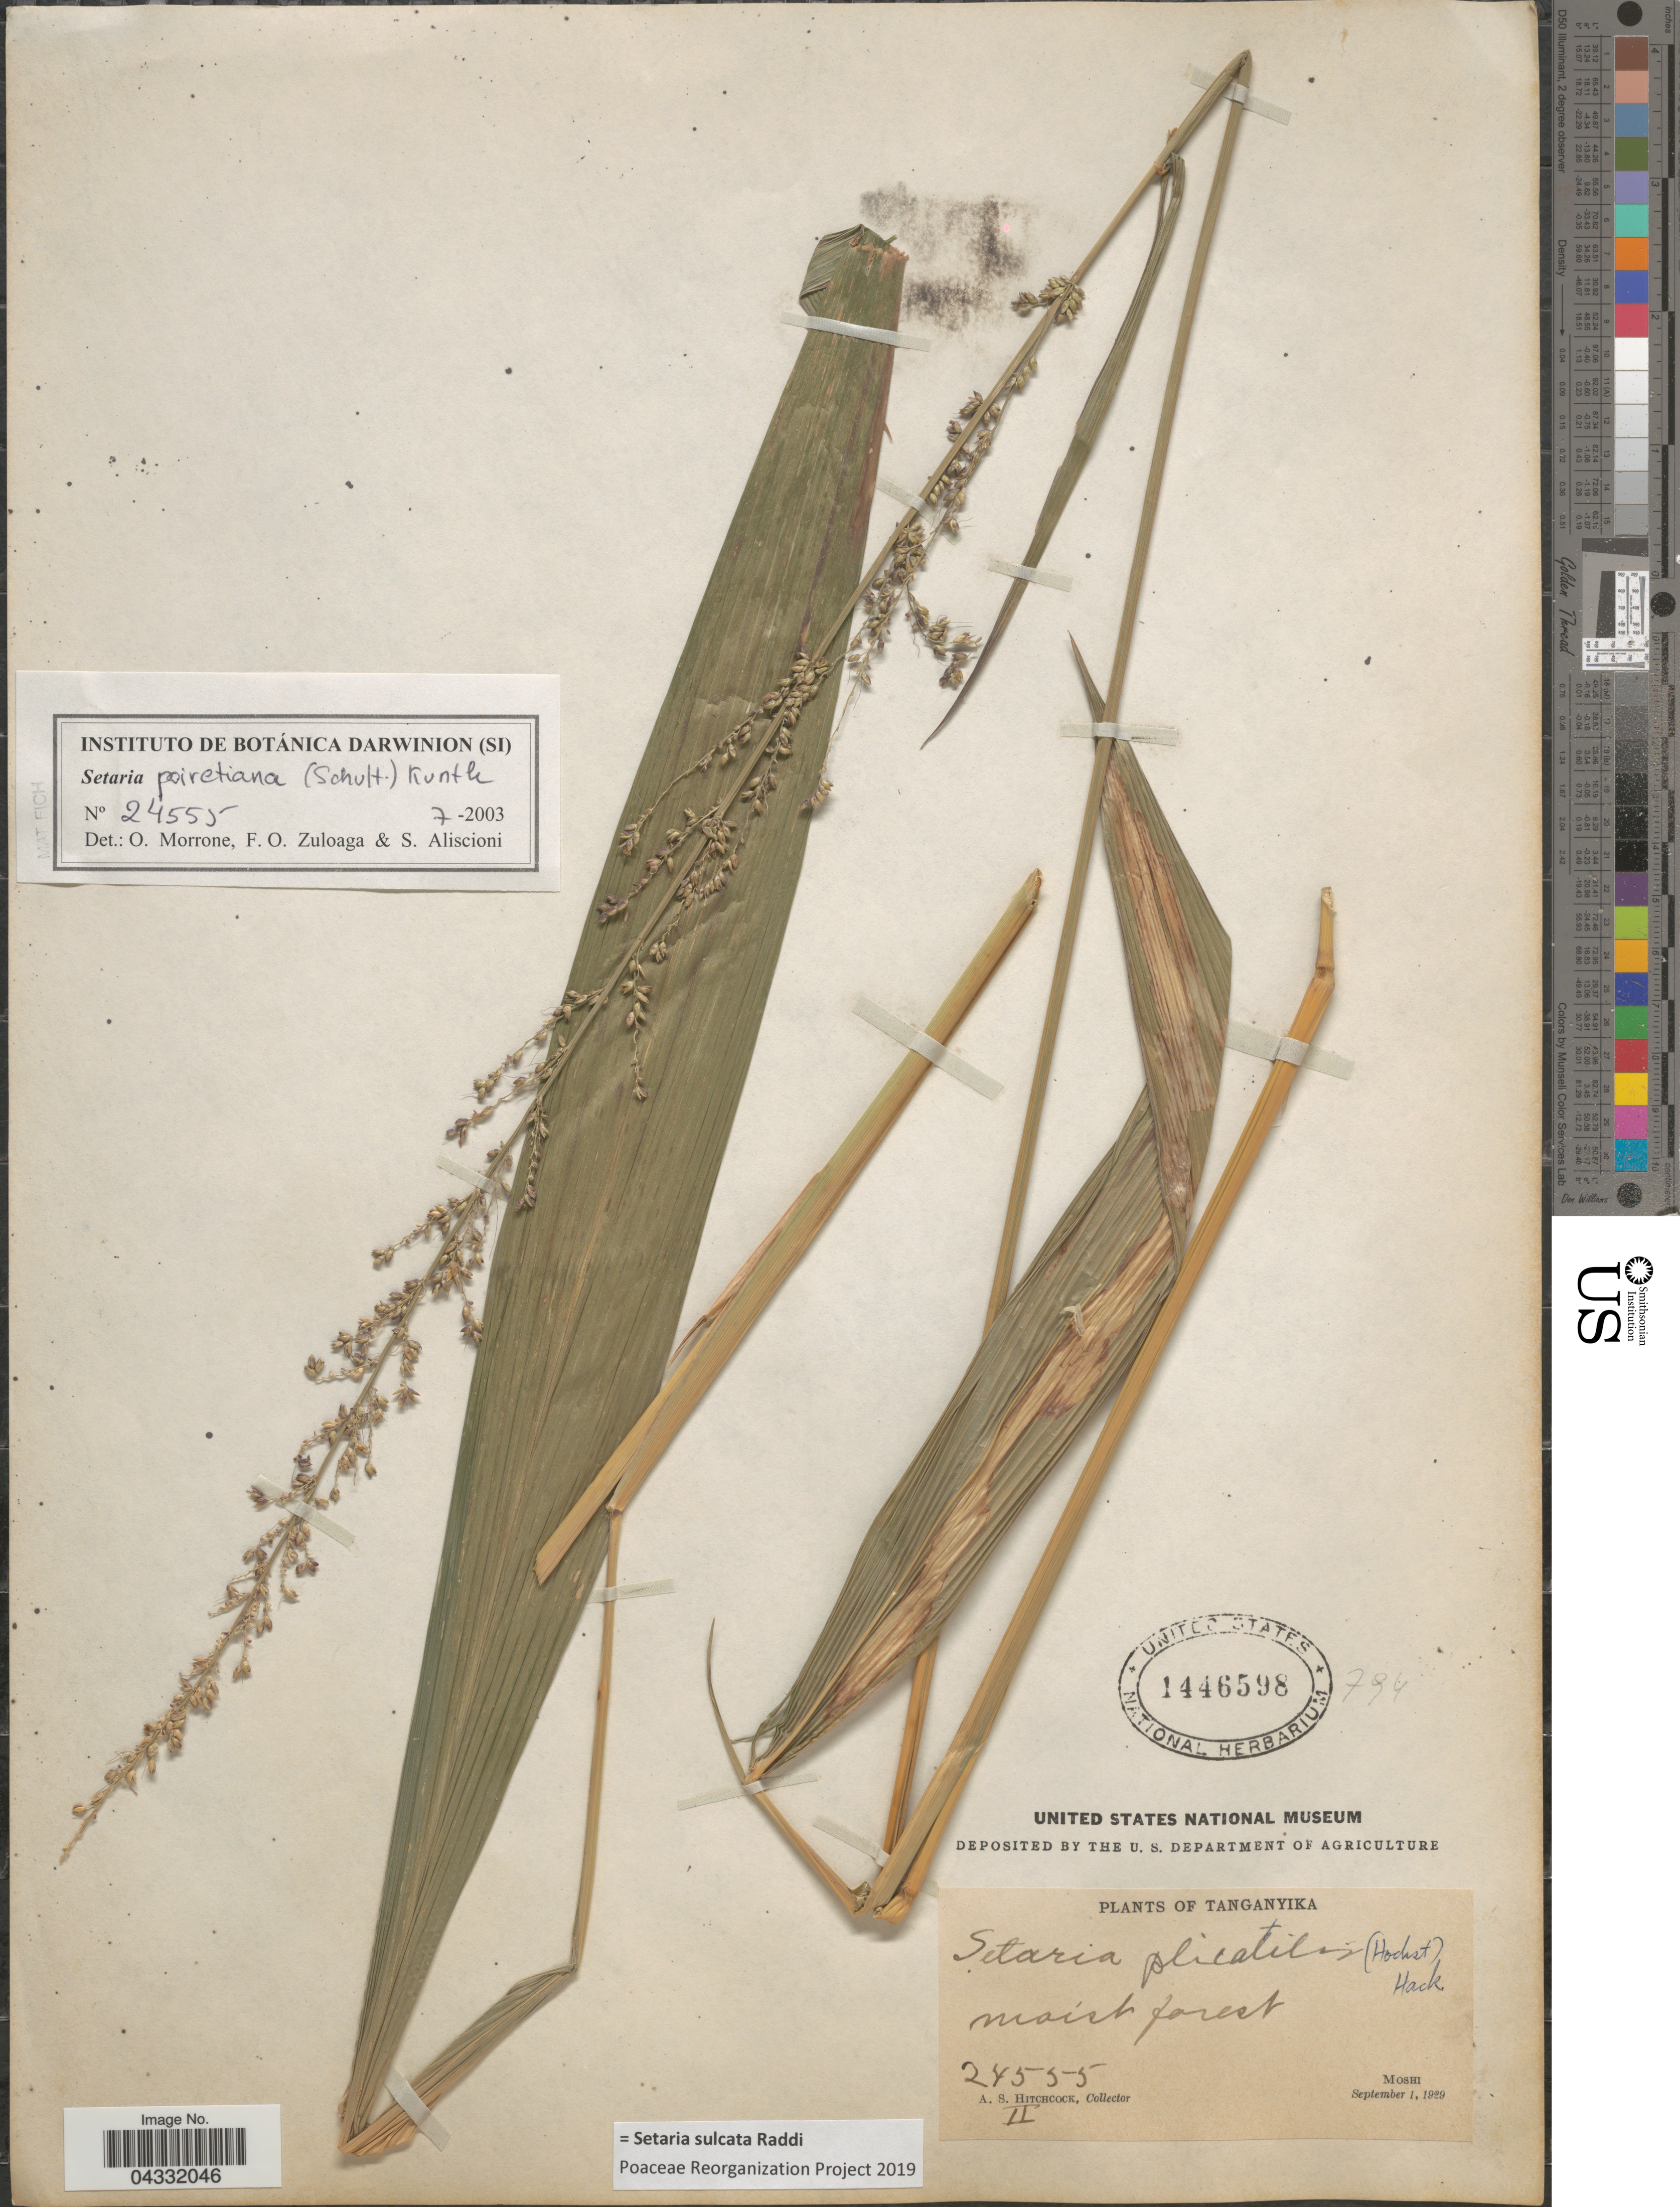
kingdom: Plantae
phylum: Tracheophyta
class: Liliopsida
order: Poales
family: Poaceae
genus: Setaria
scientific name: Setaria sulcata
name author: Raddi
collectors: A. S. Hitchcock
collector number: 24555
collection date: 1929-09-01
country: Tanzania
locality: Tanganyika. Moshi.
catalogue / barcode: US 1446598